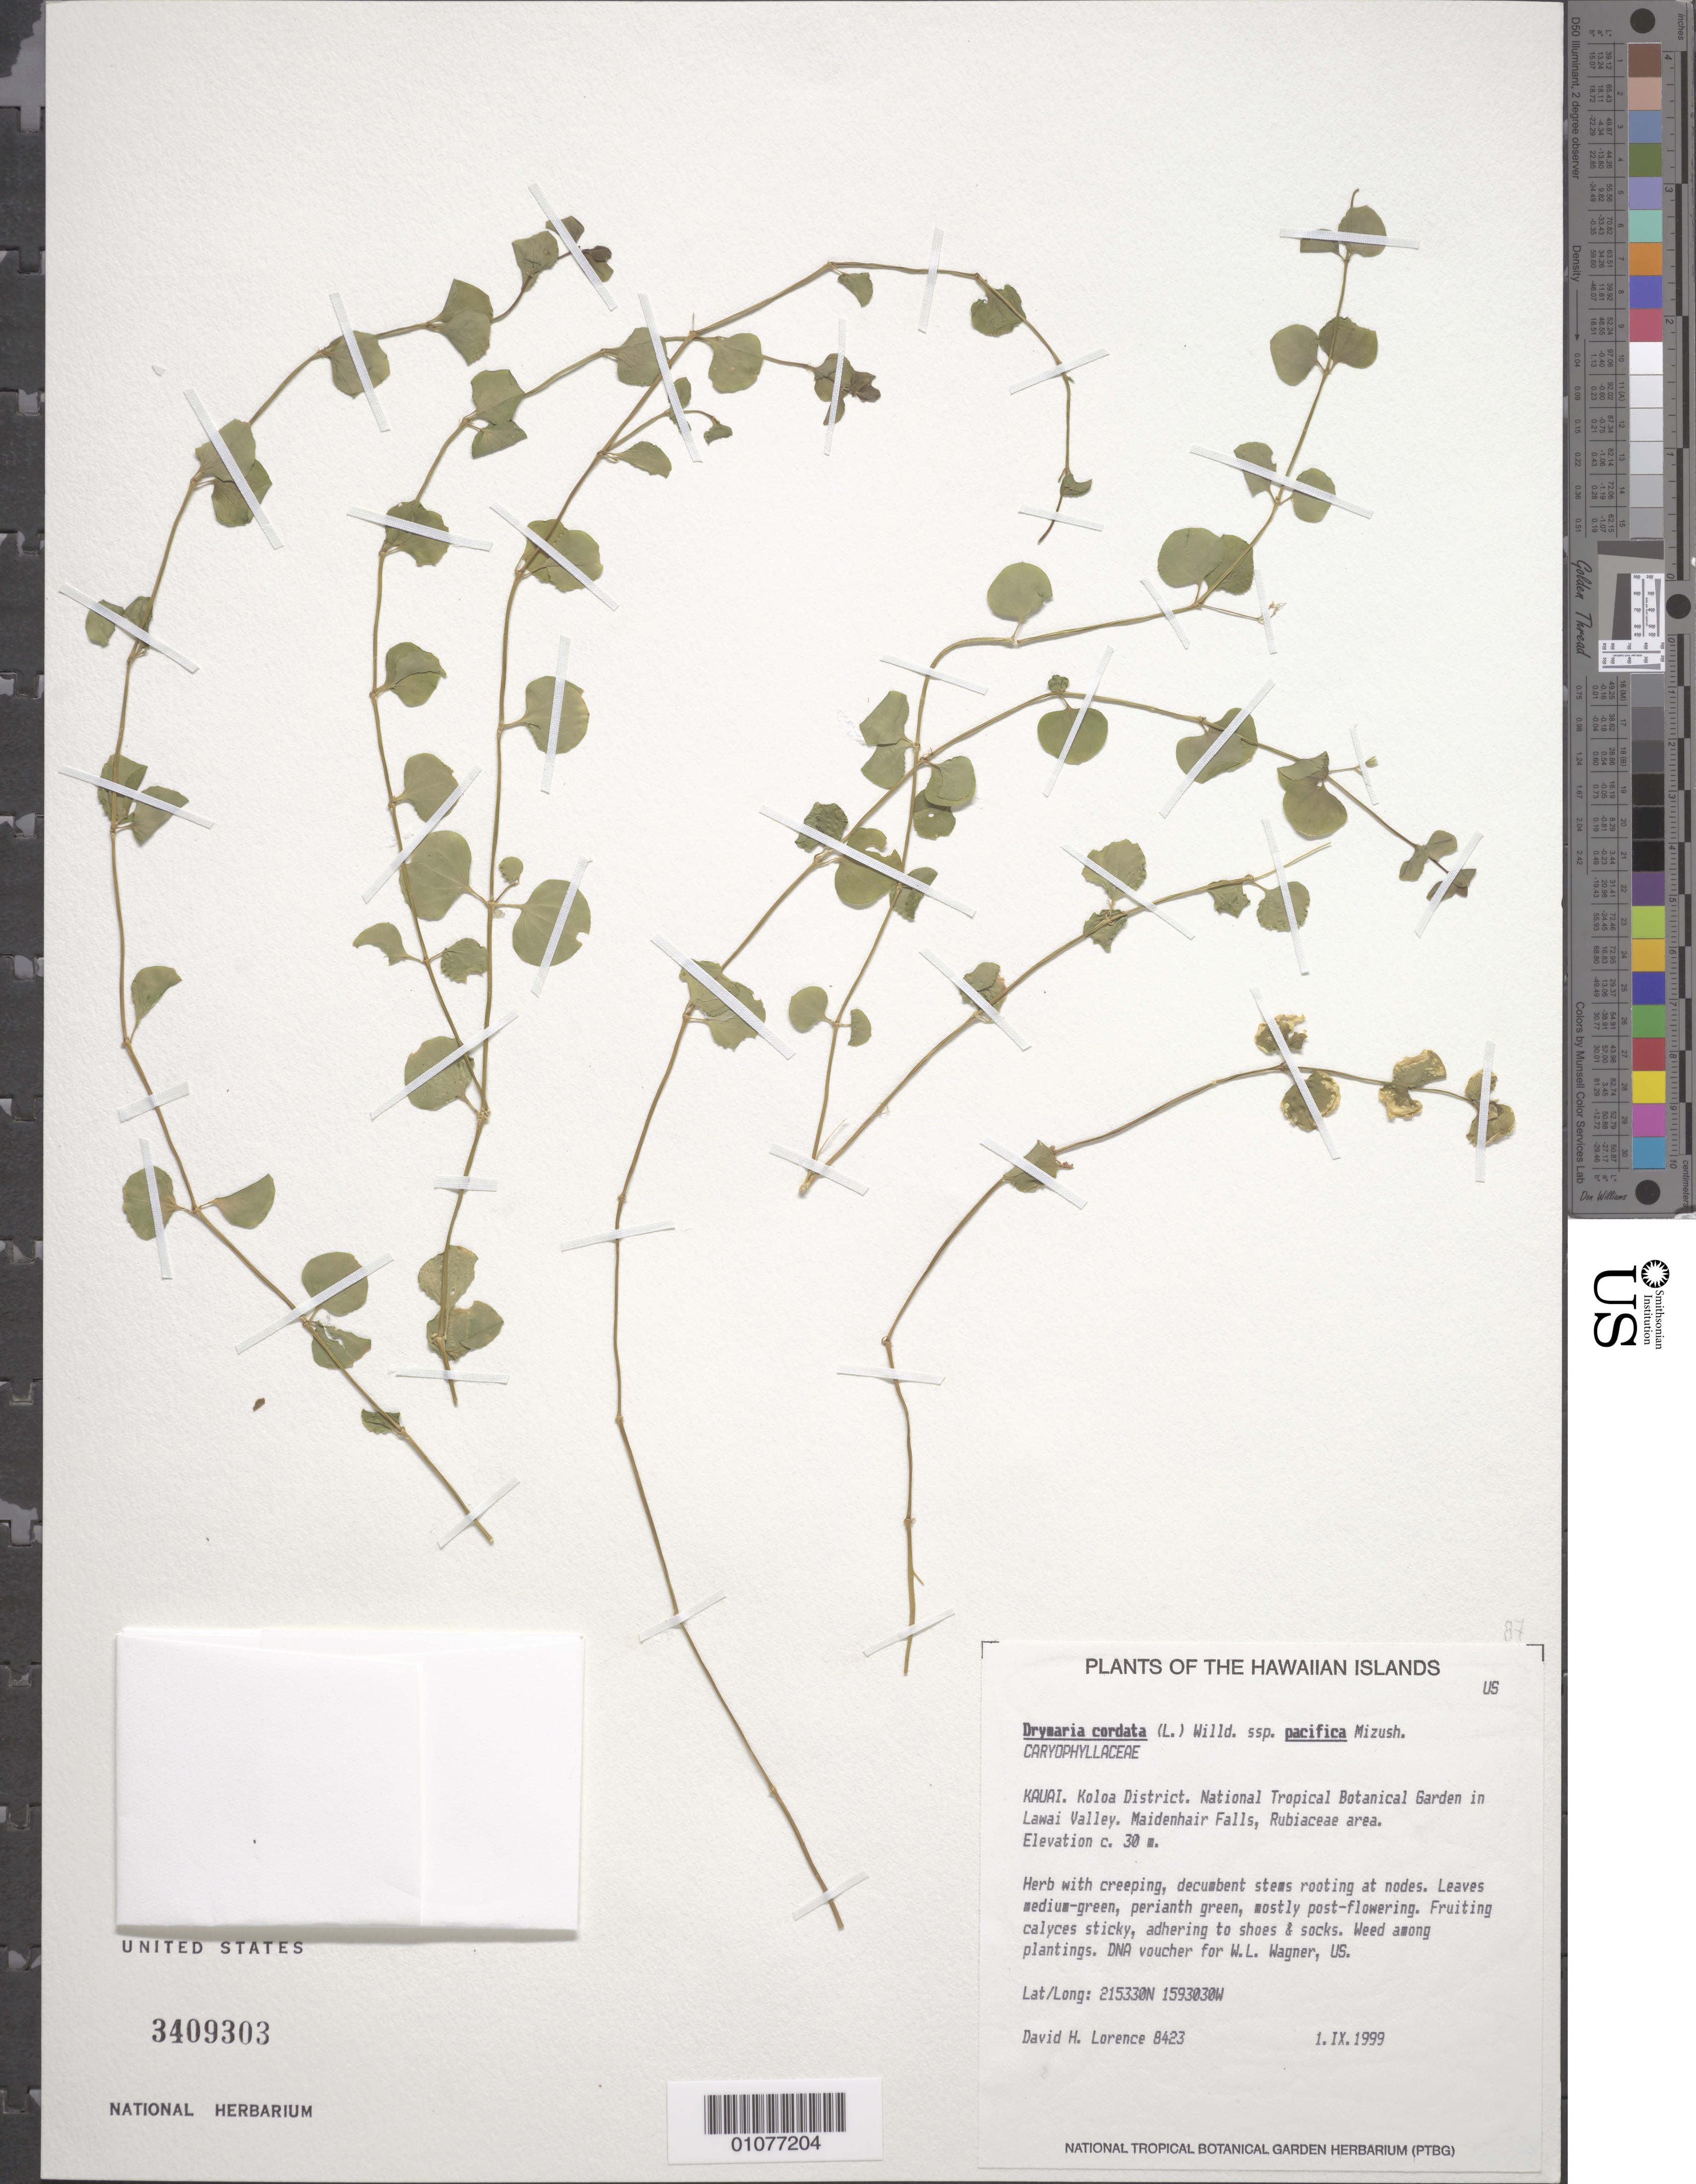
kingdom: Plantae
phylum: Tracheophyta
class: Magnoliopsida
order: Caryophyllales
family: Caryophyllaceae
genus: Drymaria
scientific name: Drymaria cordata var. pacifica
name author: M. Mizush.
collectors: D. Lorence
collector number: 8423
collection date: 1991-09-01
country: United States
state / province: Hawaii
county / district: Kauai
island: Kaua'i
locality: Koloa District, Lawai Valley, National Tropical Botanical Garden, Maidenhair Falls, Rubiaceae area.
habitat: weed among plantings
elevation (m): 30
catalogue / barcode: US 3409303